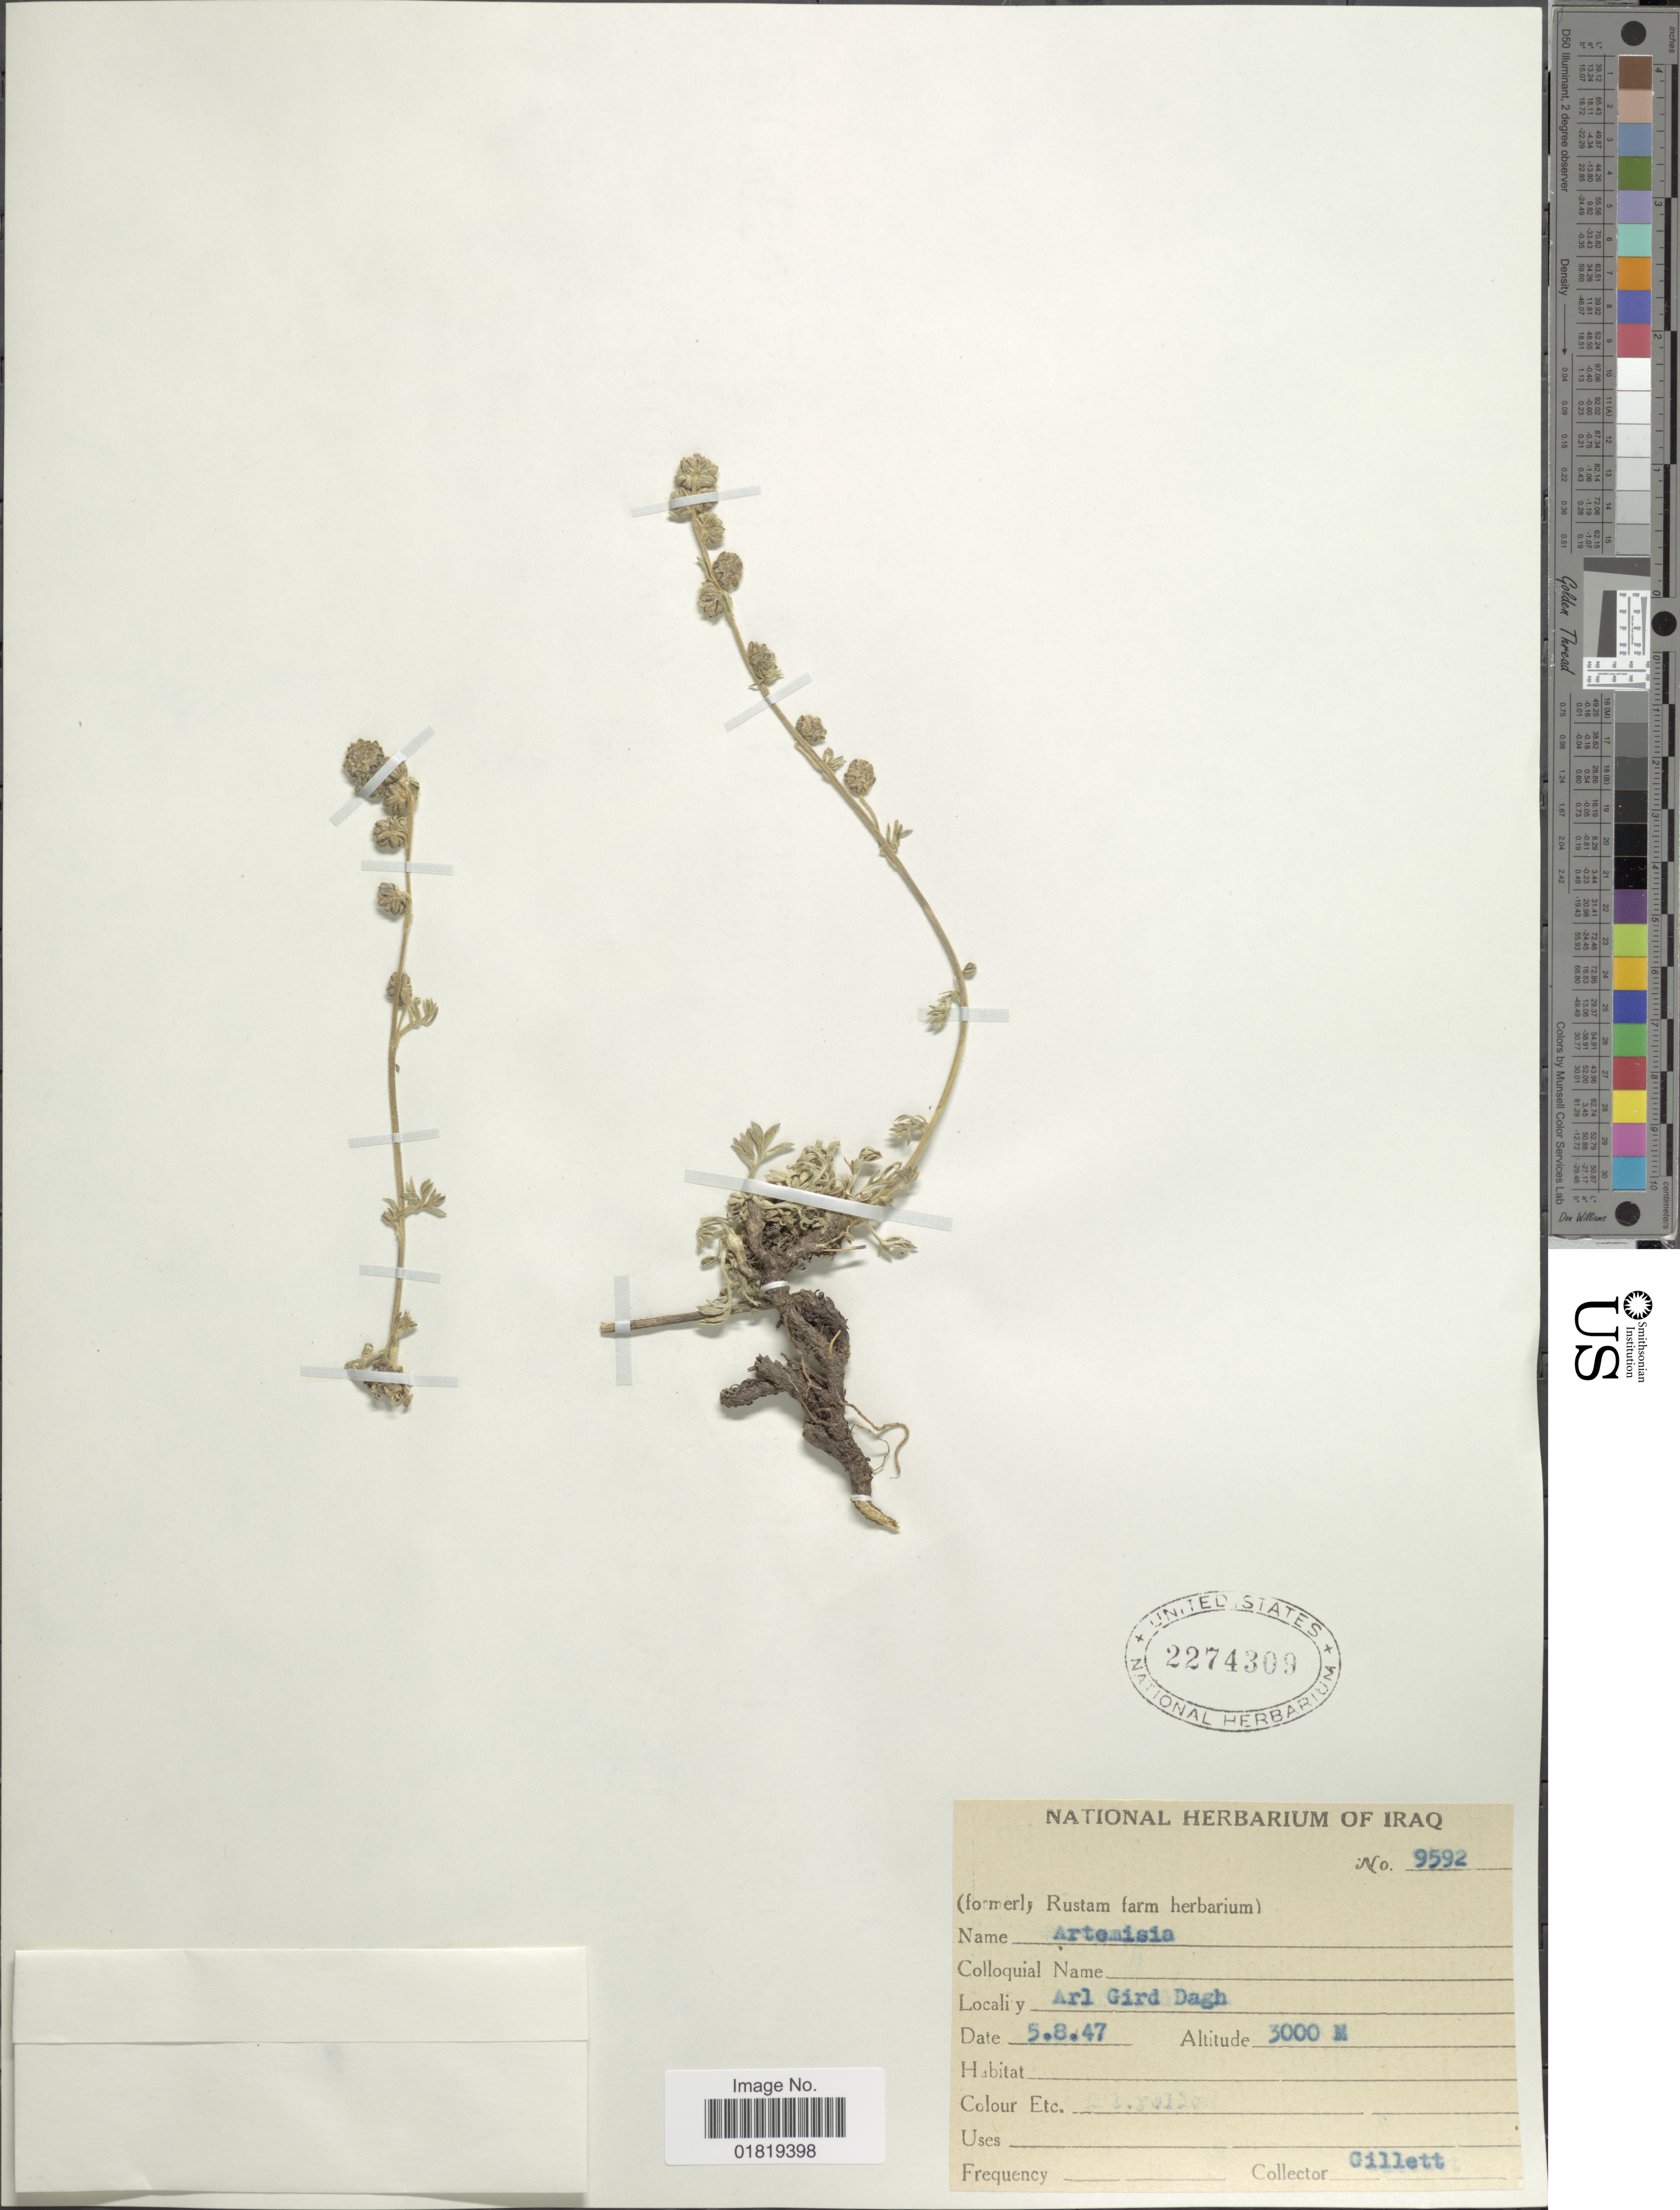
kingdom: Plantae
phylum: Tracheophyta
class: Magnoliopsida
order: Asterales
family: Asteraceae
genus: Artemisia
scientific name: Artemisia sp.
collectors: Gillett, --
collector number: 9592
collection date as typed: Transcribed d/m/y: 5/8/47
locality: Arl Gird Dagh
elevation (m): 3000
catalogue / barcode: US 2274309